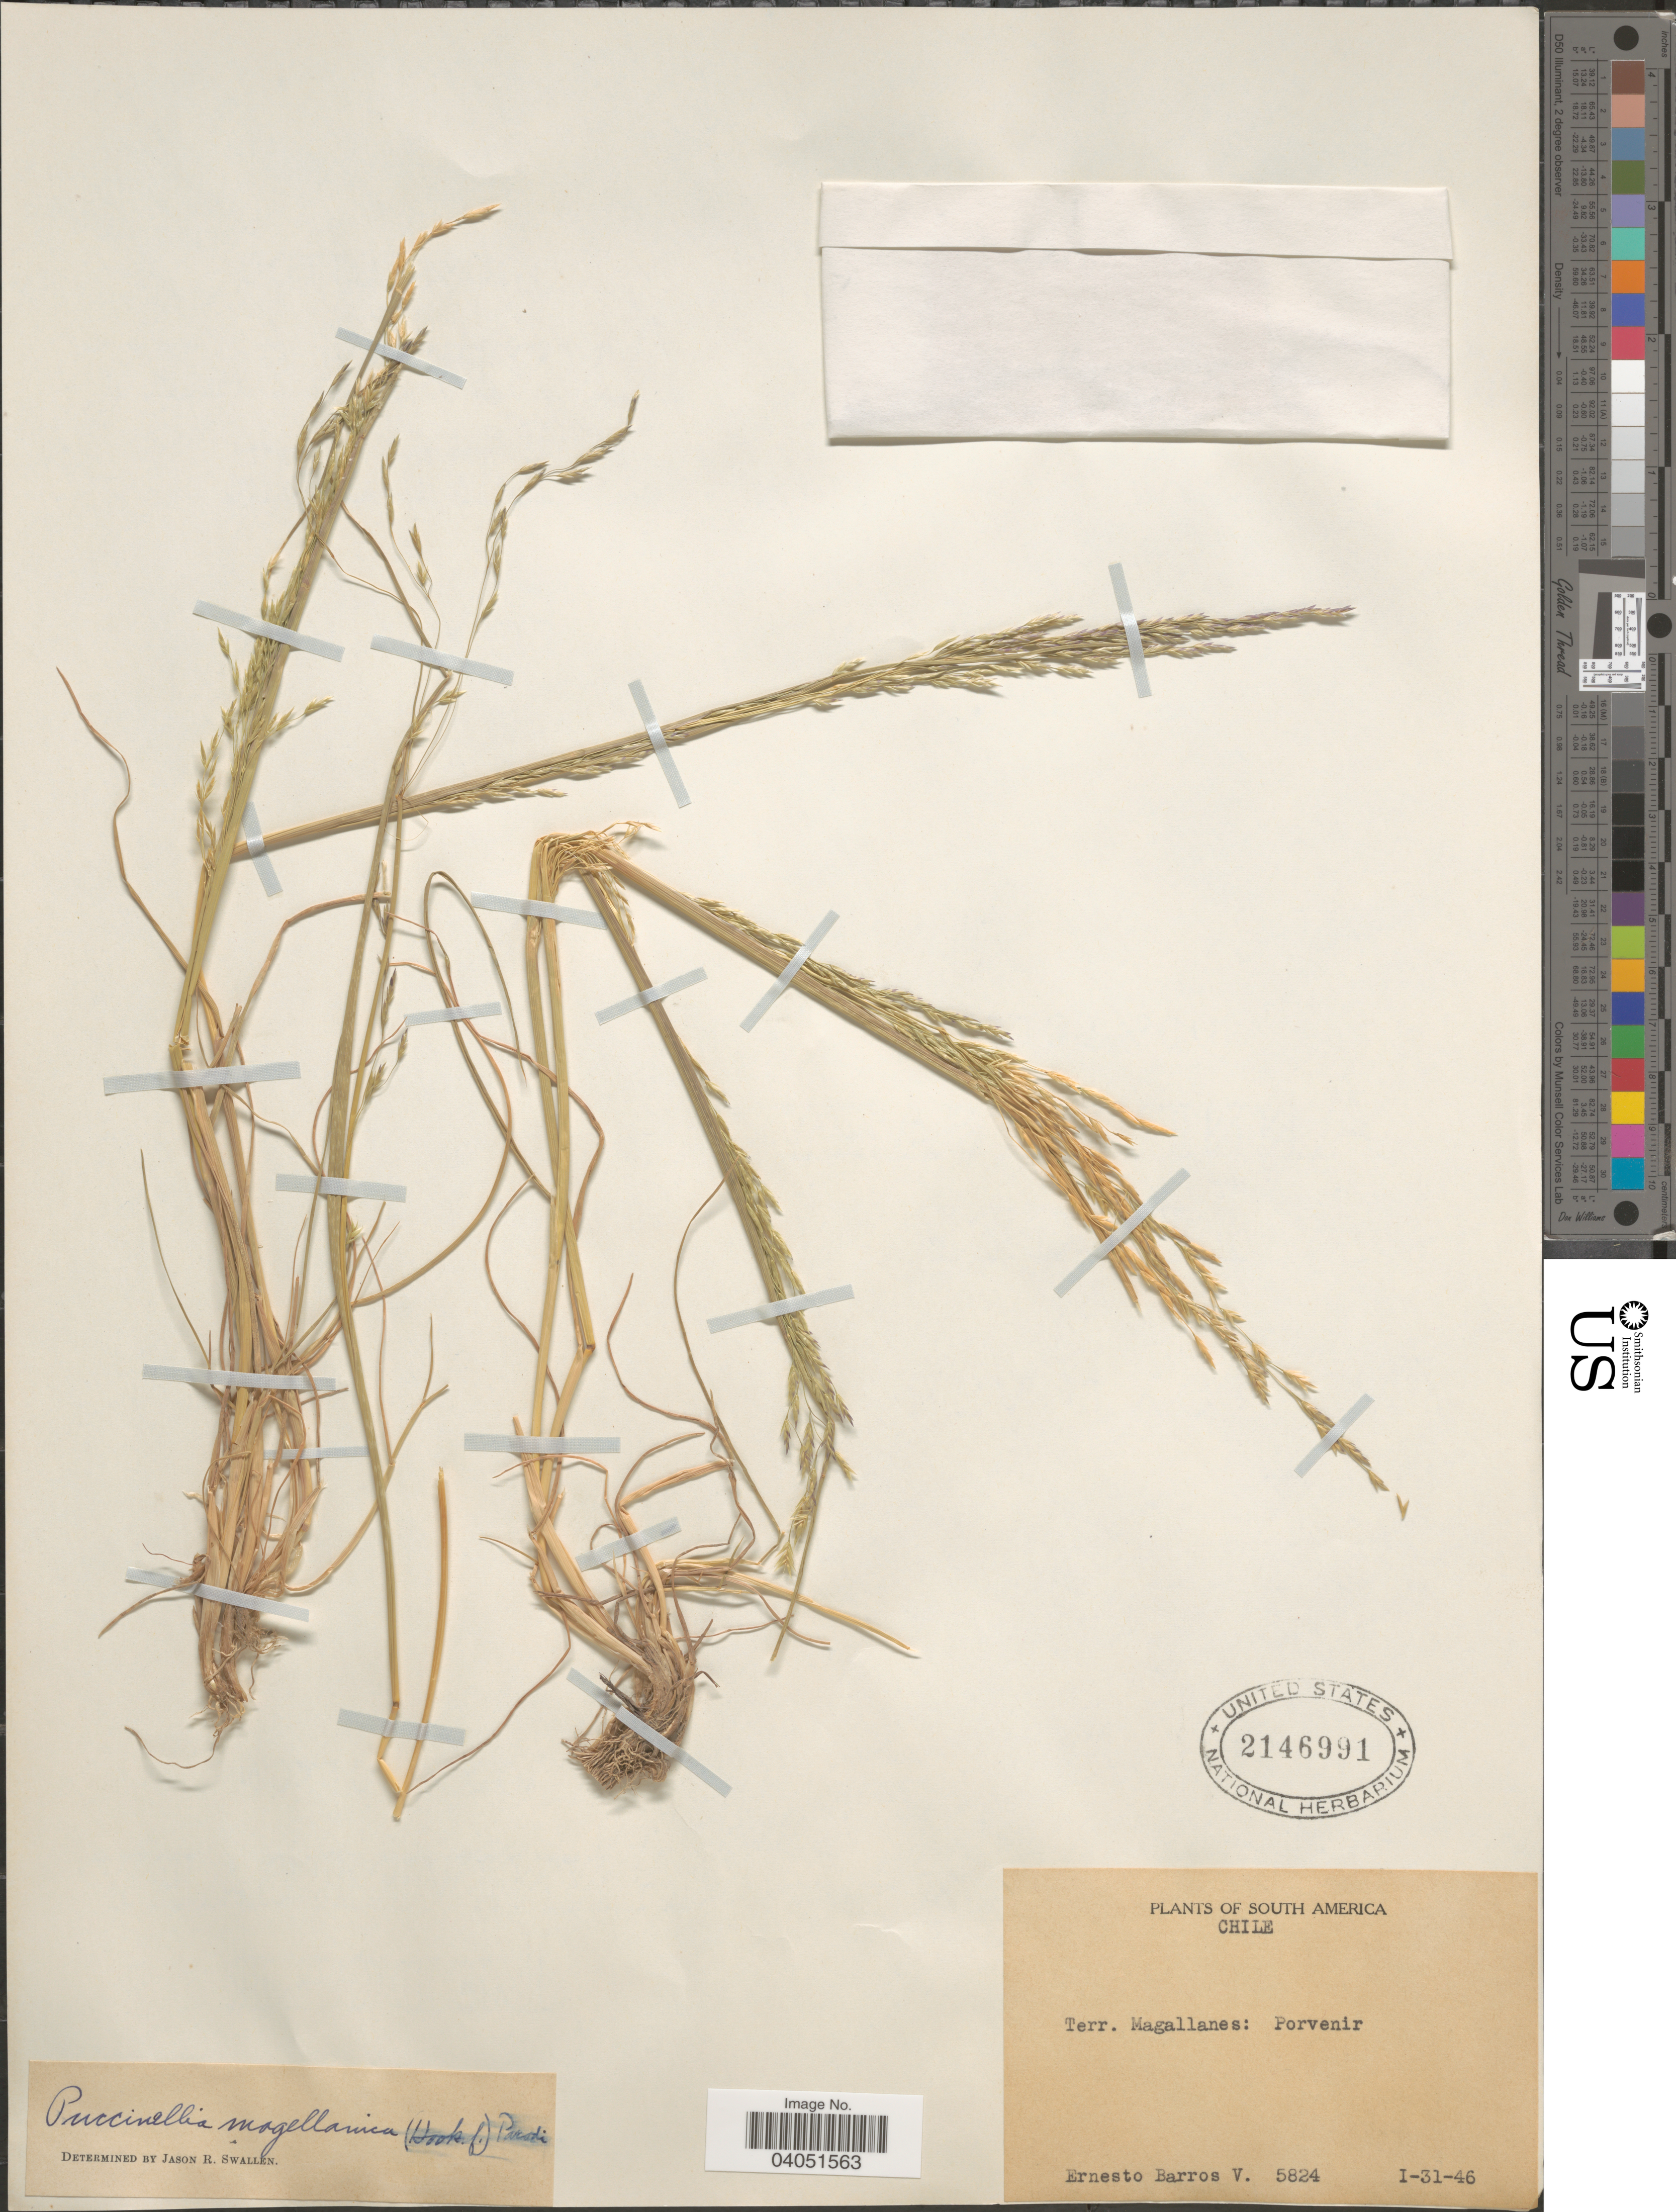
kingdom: Plantae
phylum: Tracheophyta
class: Liliopsida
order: Poales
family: Poaceae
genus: Puccinellia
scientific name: Puccinellia magellanica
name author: (Hook. f.) Parodi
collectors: E. Barros V.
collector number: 5824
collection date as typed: Transcribed d/m/y: 31/1/46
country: Chile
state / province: Magallanes y de la Antártica Chilena (XII)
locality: Terr. Magallanes: Porvenir.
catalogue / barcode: US 2146991